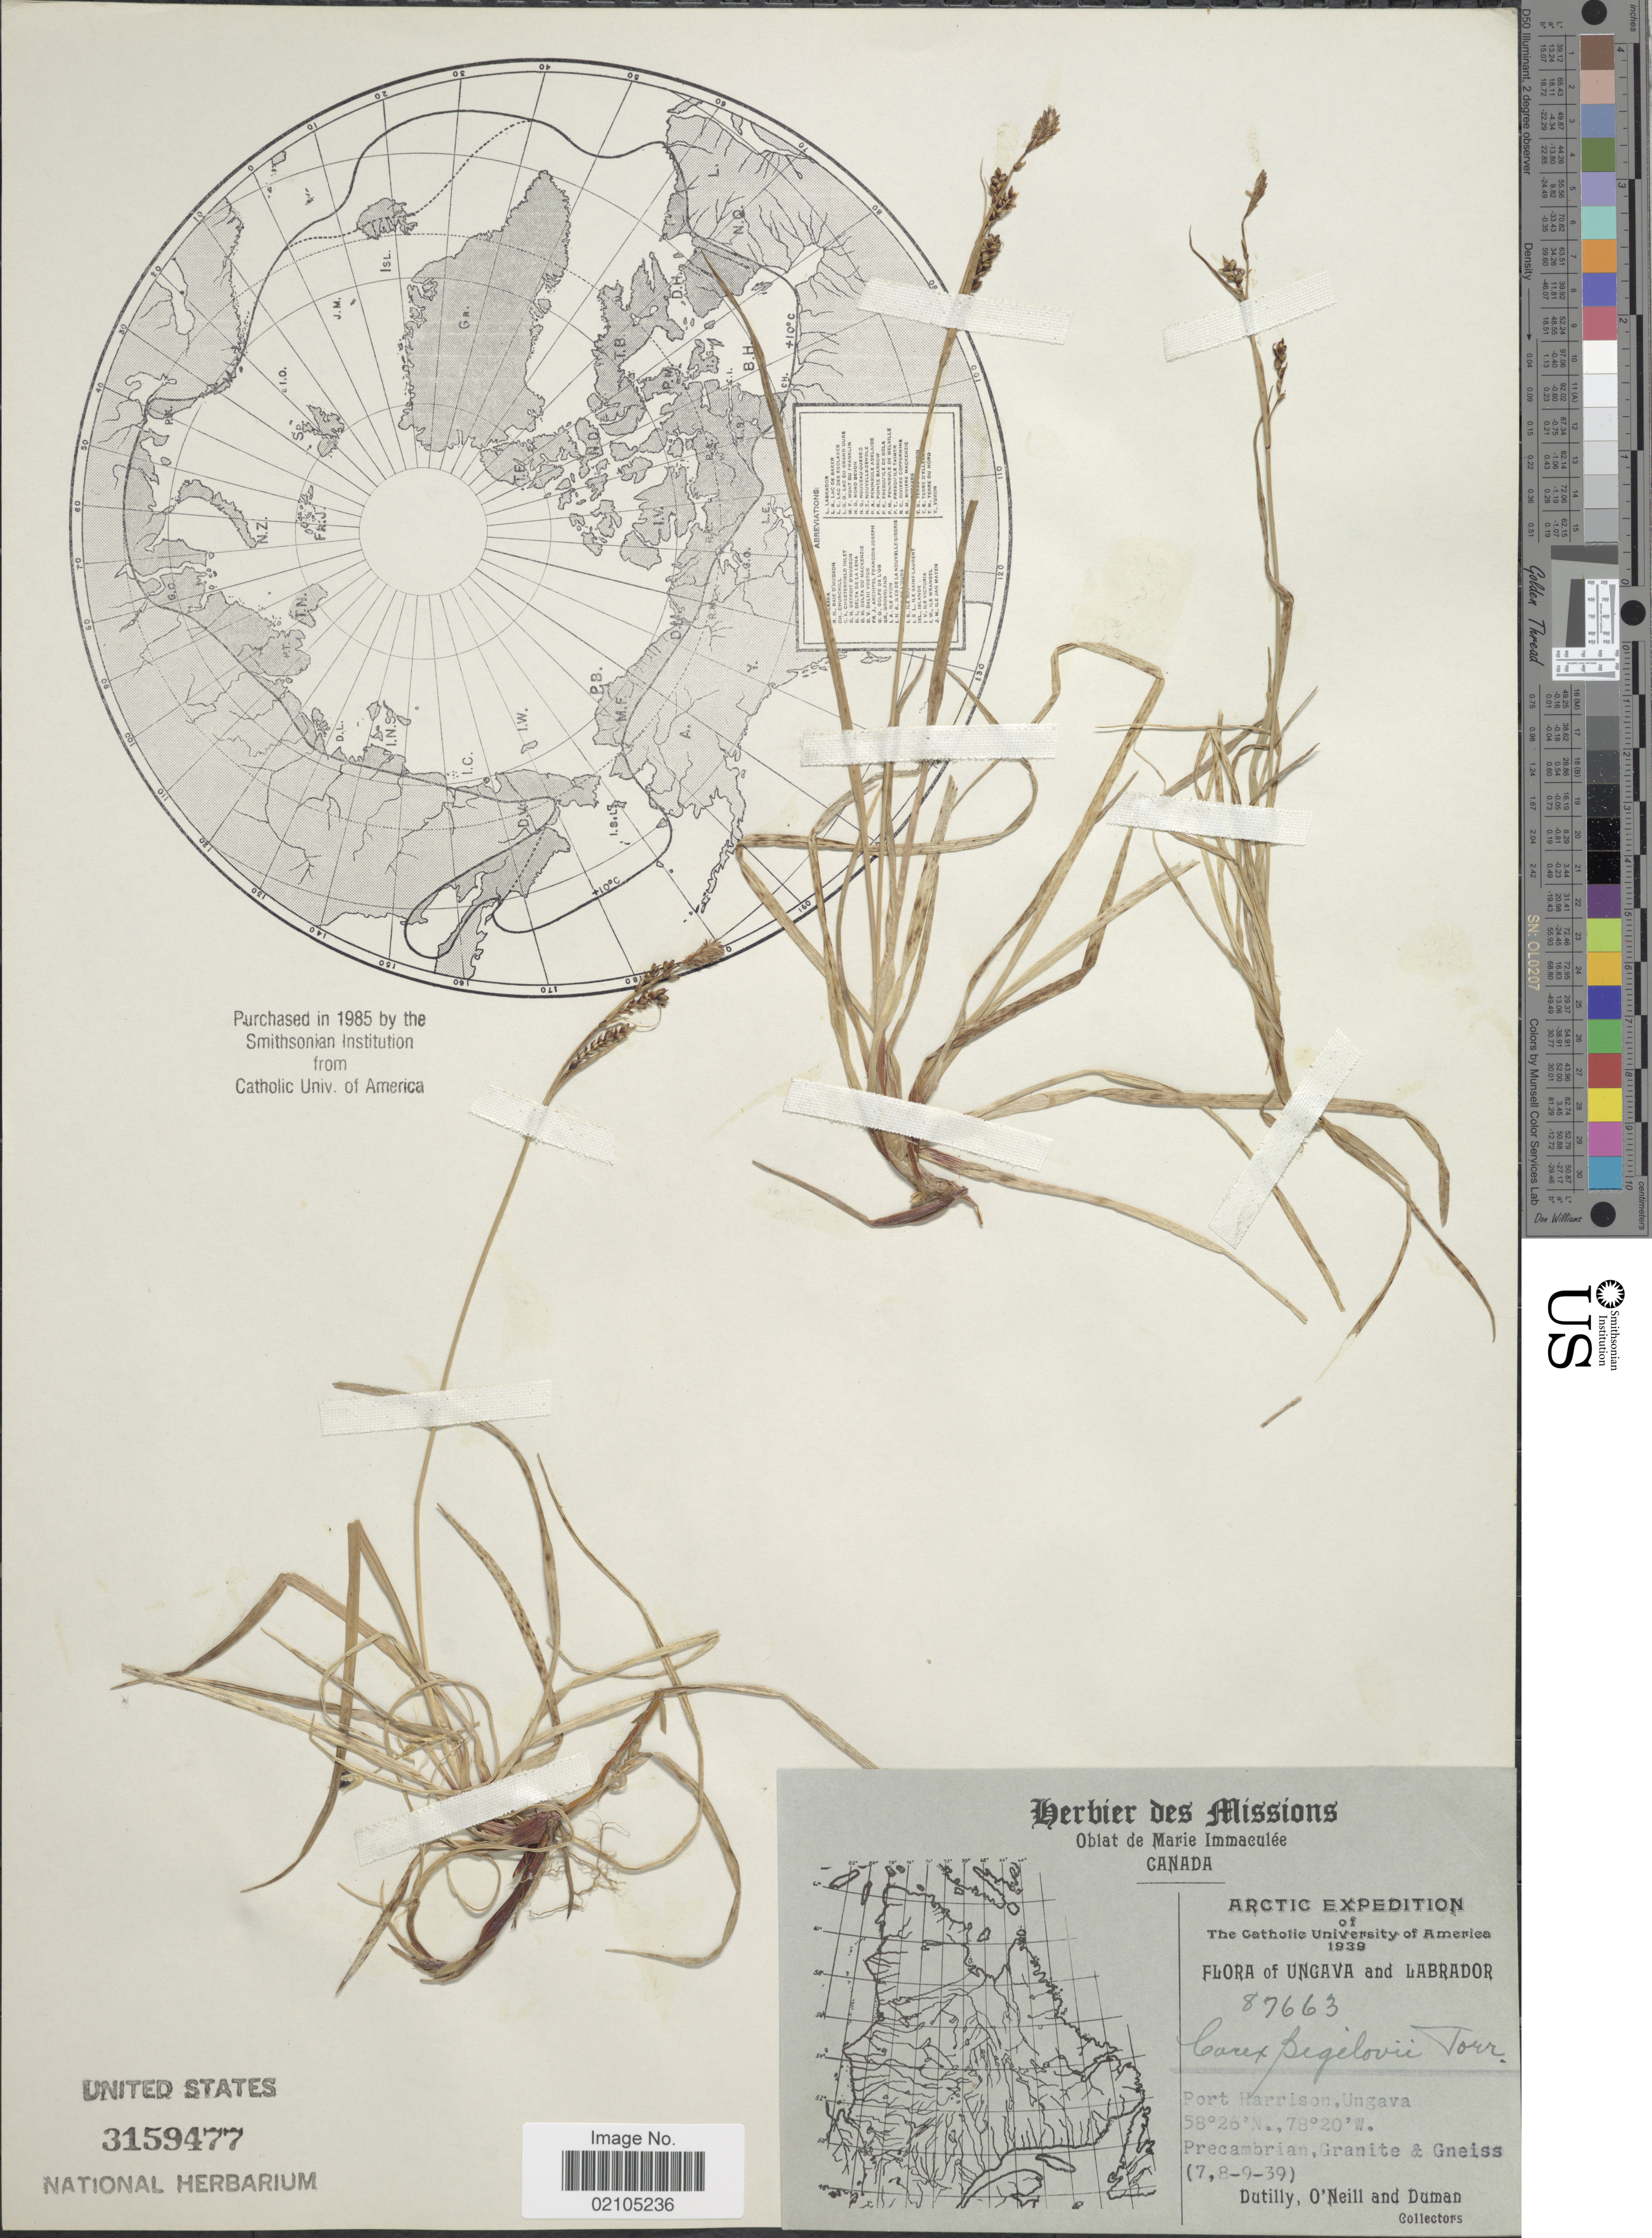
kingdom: Plantae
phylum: Tracheophyta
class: Liliopsida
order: Poales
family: Cyperaceae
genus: Carex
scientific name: Carex bigelowii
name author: Torr. ex Schwein.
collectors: -. Dutilly, -. O'Neill & -. Duman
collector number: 87663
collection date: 1939-09-07/1939-09-08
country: Canada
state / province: Quebec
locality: Arctic, Port Harrison, Ungava, Precambrian.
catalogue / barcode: US 3159477